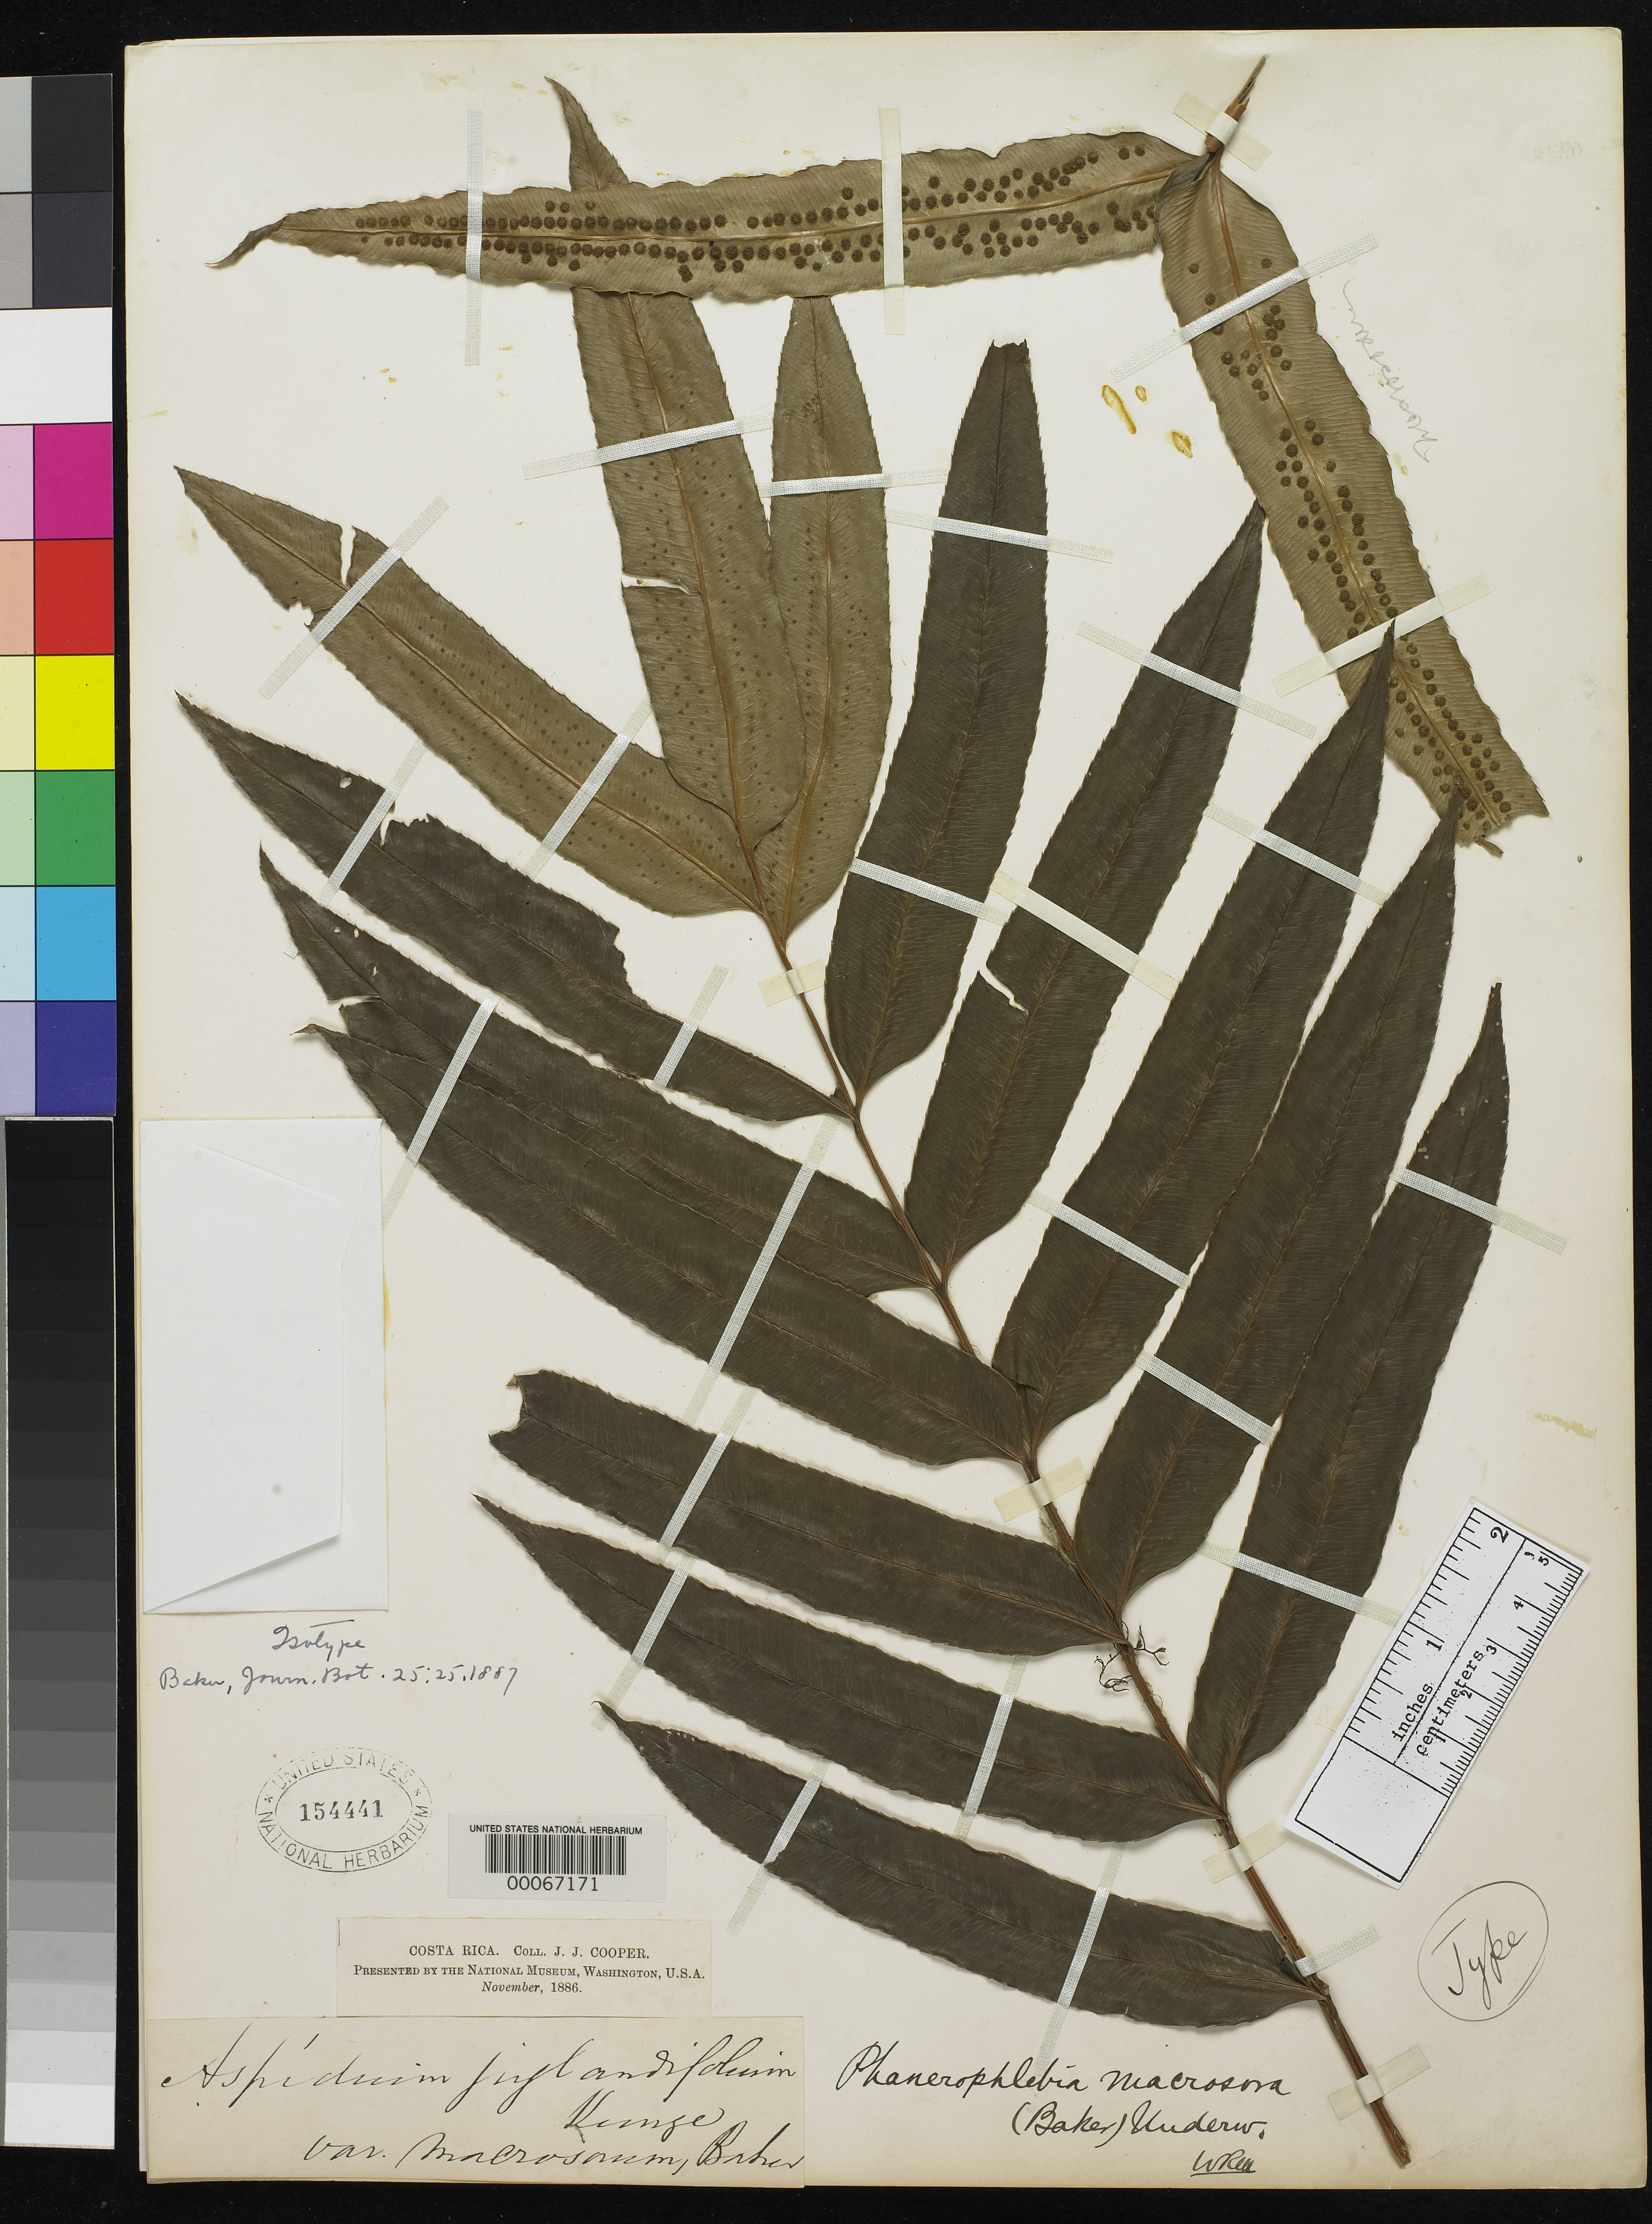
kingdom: Plantae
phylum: Tracheophyta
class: Polypodiopsida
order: Polypodiales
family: Tectariaceae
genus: Aspidium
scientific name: Aspidium juglandifolium var. macrosorum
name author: Baker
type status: Type Collection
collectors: J. J. Cooper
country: Costa Rica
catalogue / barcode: US 154441